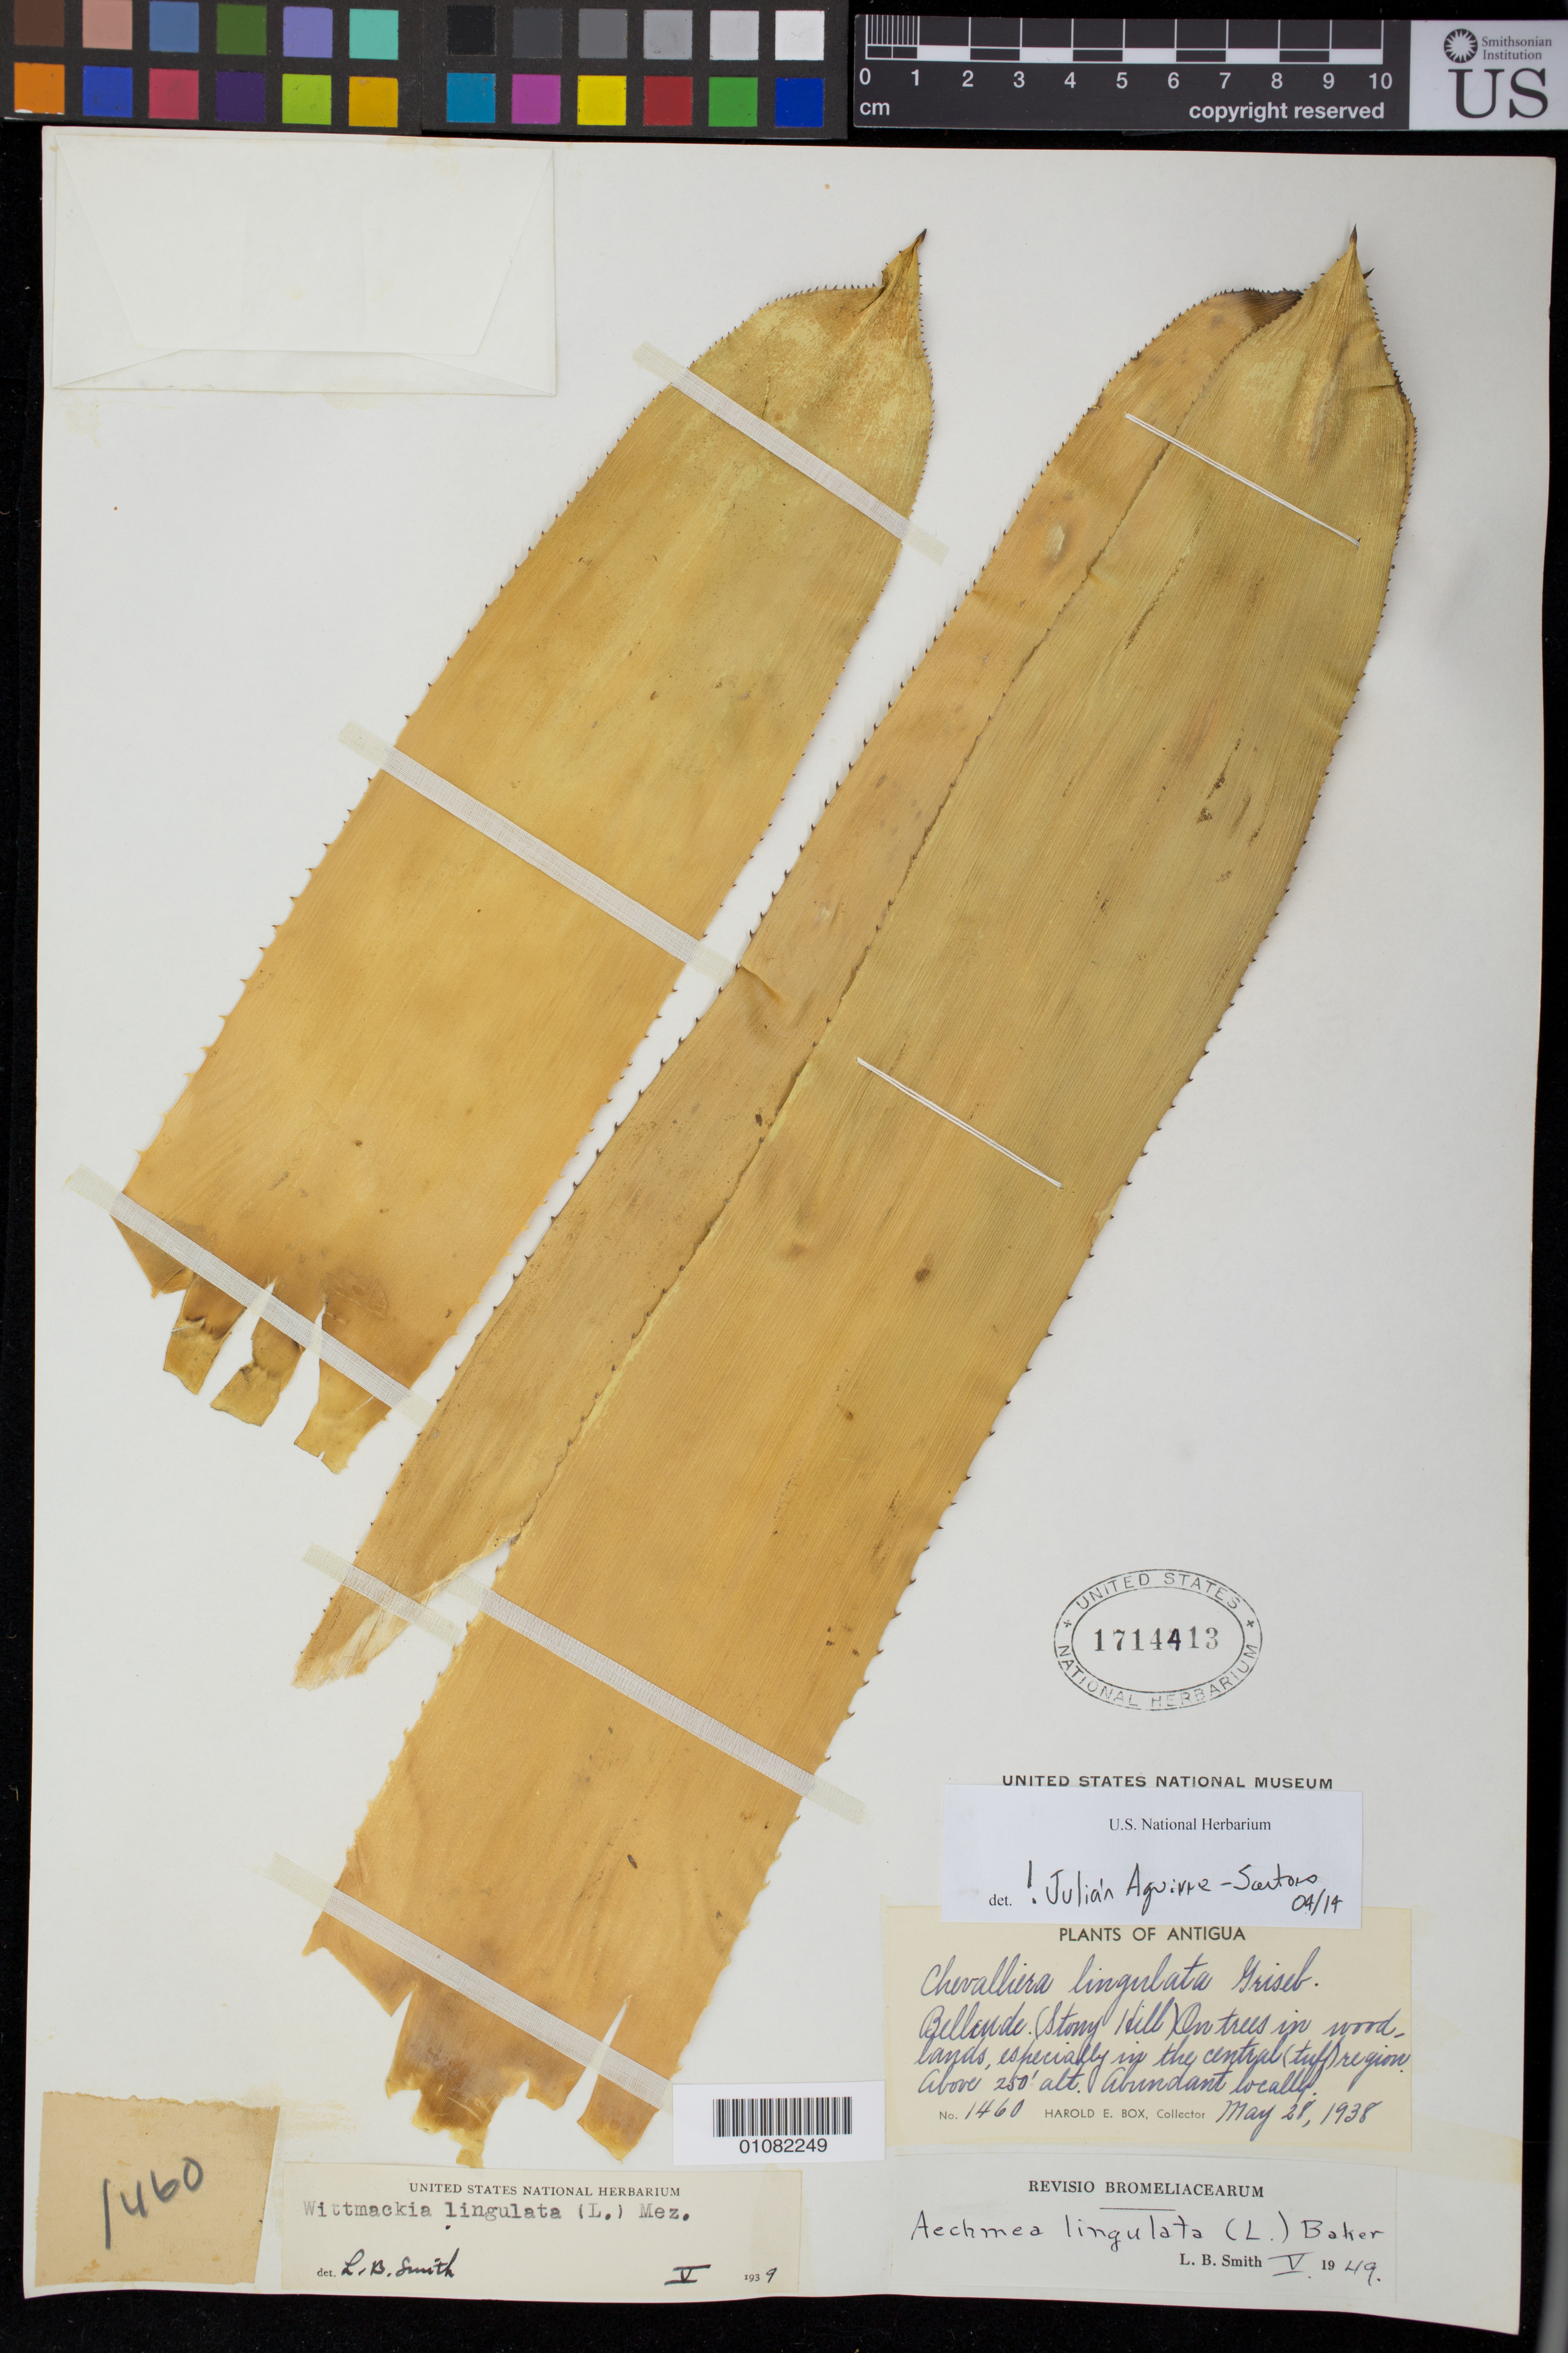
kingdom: Plantae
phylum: Tracheophyta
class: Liliopsida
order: Poales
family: Bromeliaceae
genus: Wittmackia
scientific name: Wittmackia lingulata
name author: (L.) Mez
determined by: Strong, Mark T., (BOT), Smithsonian Institution - National Museum of Natural History (UNITED STATES)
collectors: H. E. Box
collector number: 1460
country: Antigua and Barbuda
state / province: Saint John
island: Antigua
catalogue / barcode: US 1714413